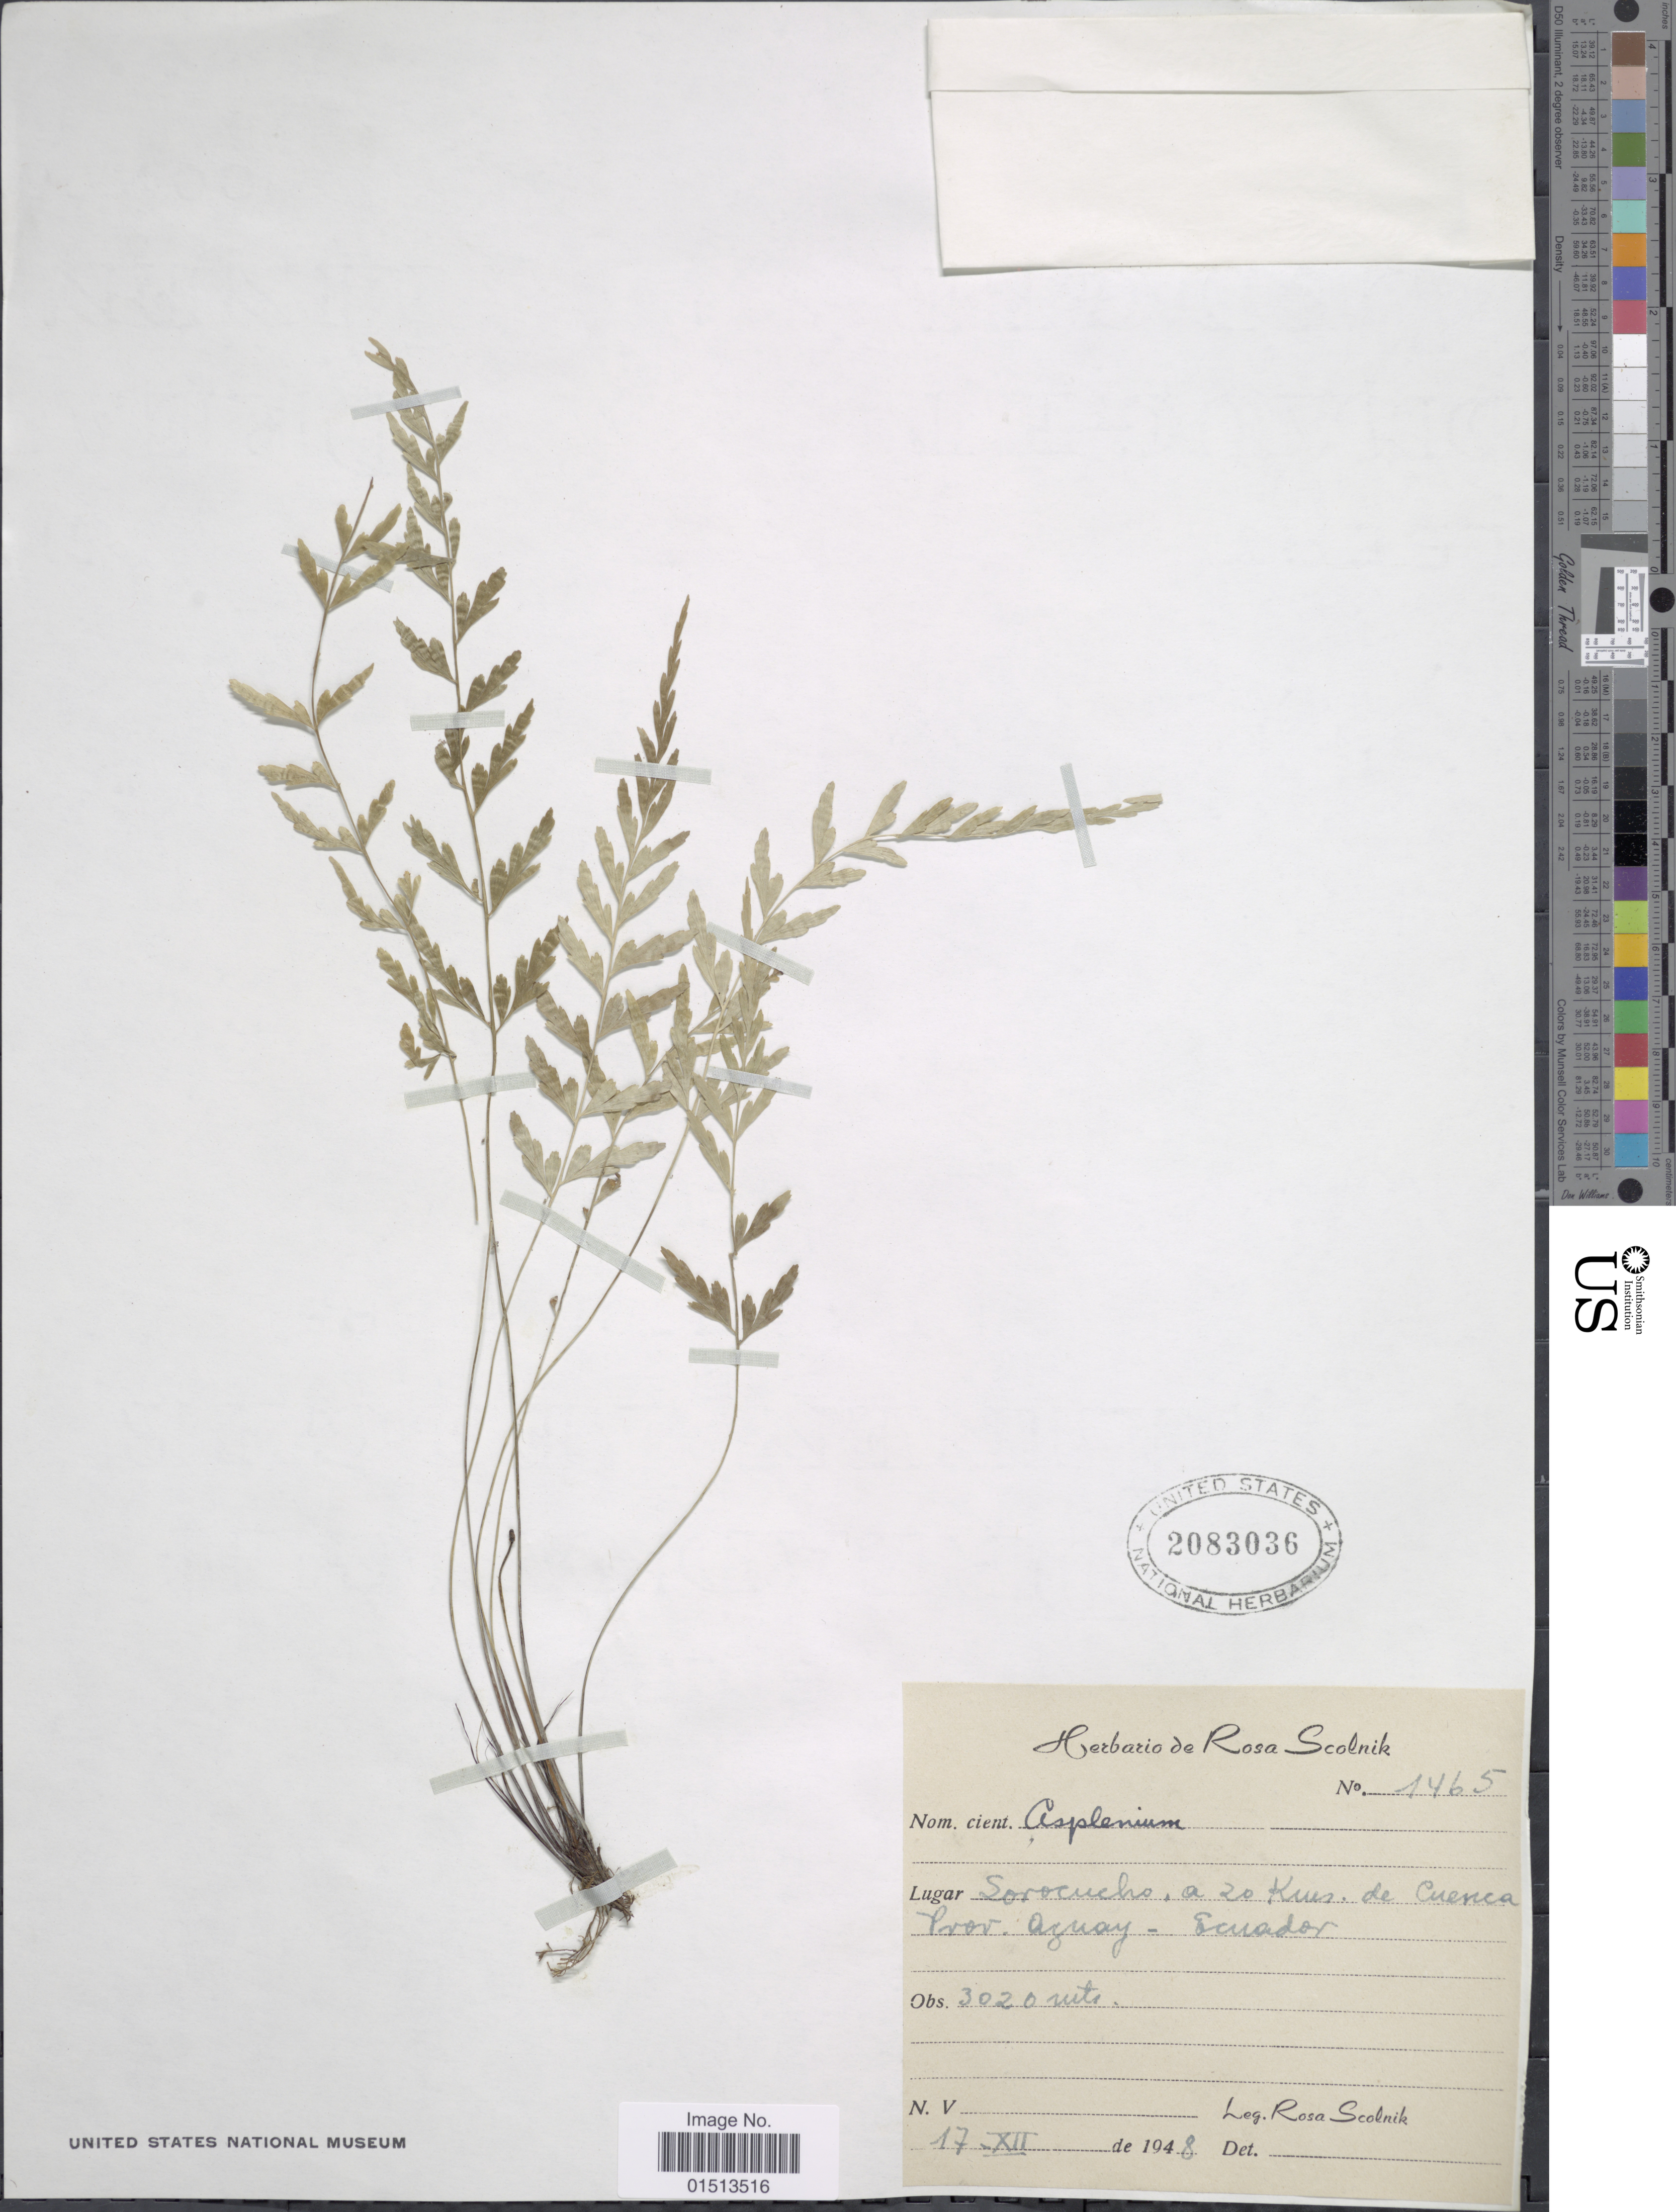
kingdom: Plantae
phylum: Tracheophyta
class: Polypodiopsida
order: Polypodiales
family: Aspleniaceae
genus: Asplenium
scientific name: Asplenium sp.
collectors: R. Scolnik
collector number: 1465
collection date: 1948-12-17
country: Ecuador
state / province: Azuay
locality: Sorocucho, a 20 Kms. de Cuenca.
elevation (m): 3020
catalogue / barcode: US 2083036